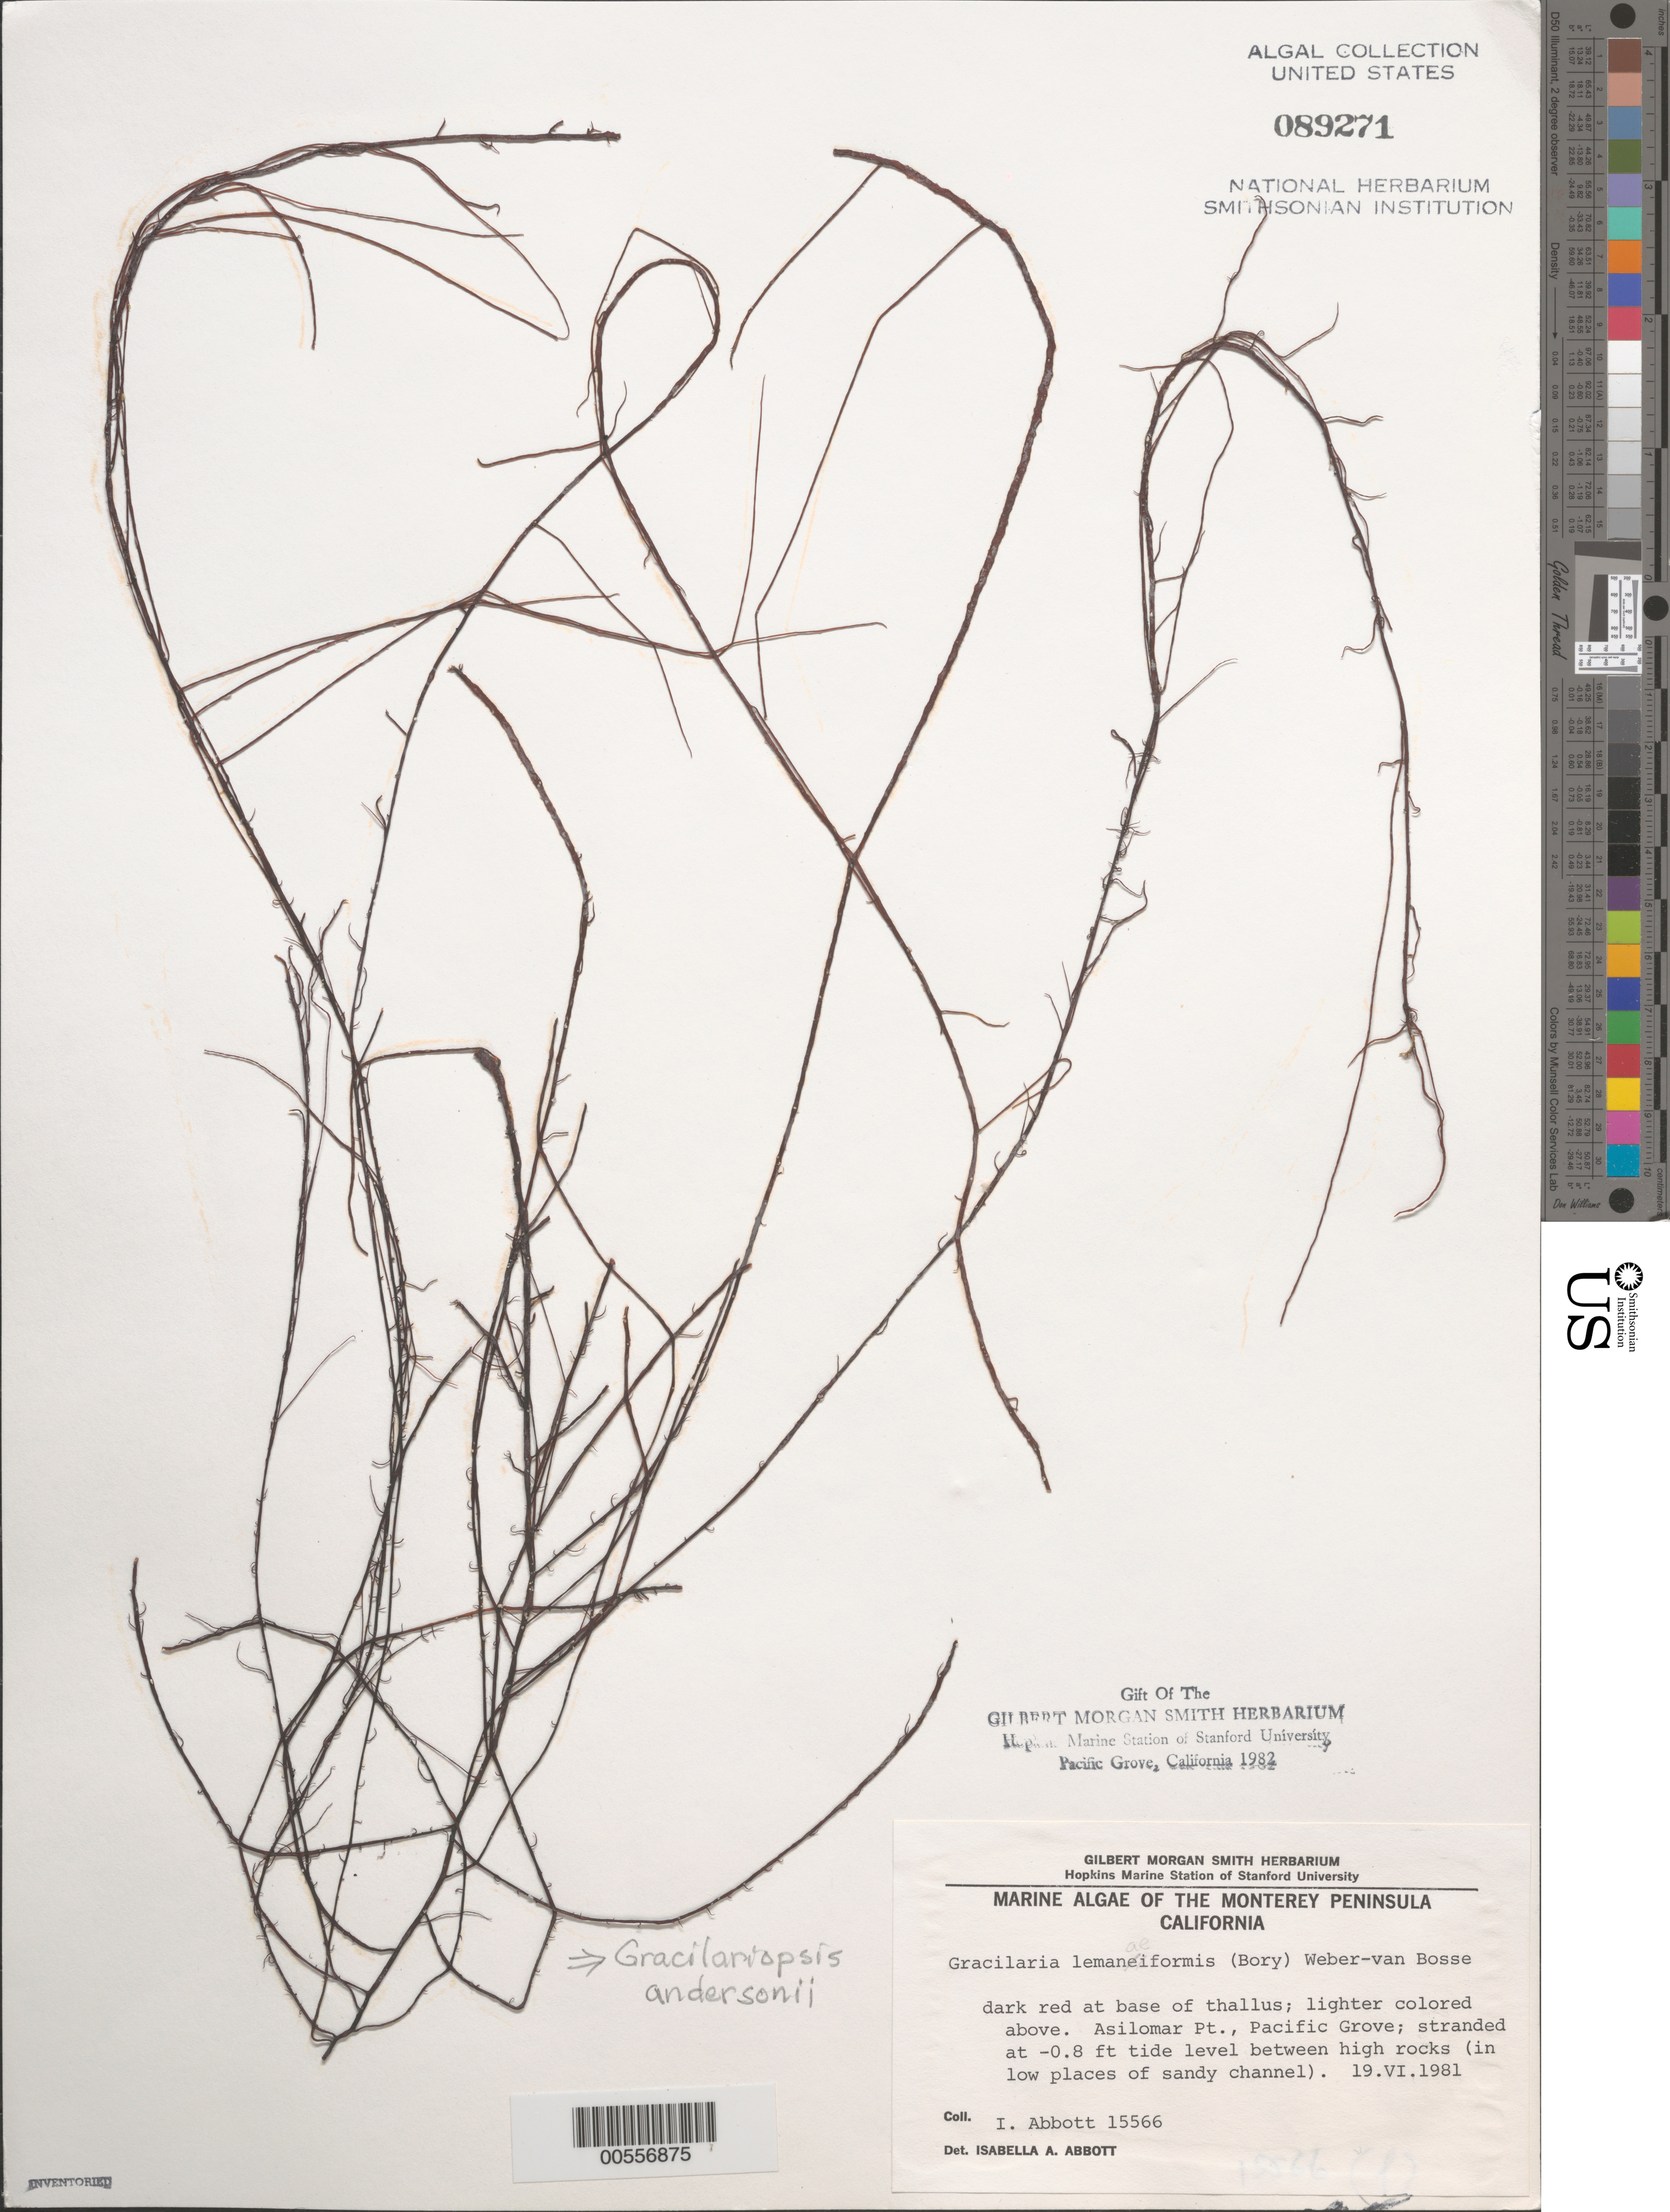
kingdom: Plantae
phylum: Rhodophyta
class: Florideophyceae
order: Gracilariales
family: Gracilariaceae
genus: Gracilariopsis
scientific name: Gracilariopsis andersonii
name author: (Grunow) E.Y. Dawson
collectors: I. A. Abbott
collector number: IAA 15566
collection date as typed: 19 Jun 1981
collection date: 1981-06-19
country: United States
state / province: California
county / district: Monterey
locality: Asilomar Point, Pacific Grove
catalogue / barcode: US 89271